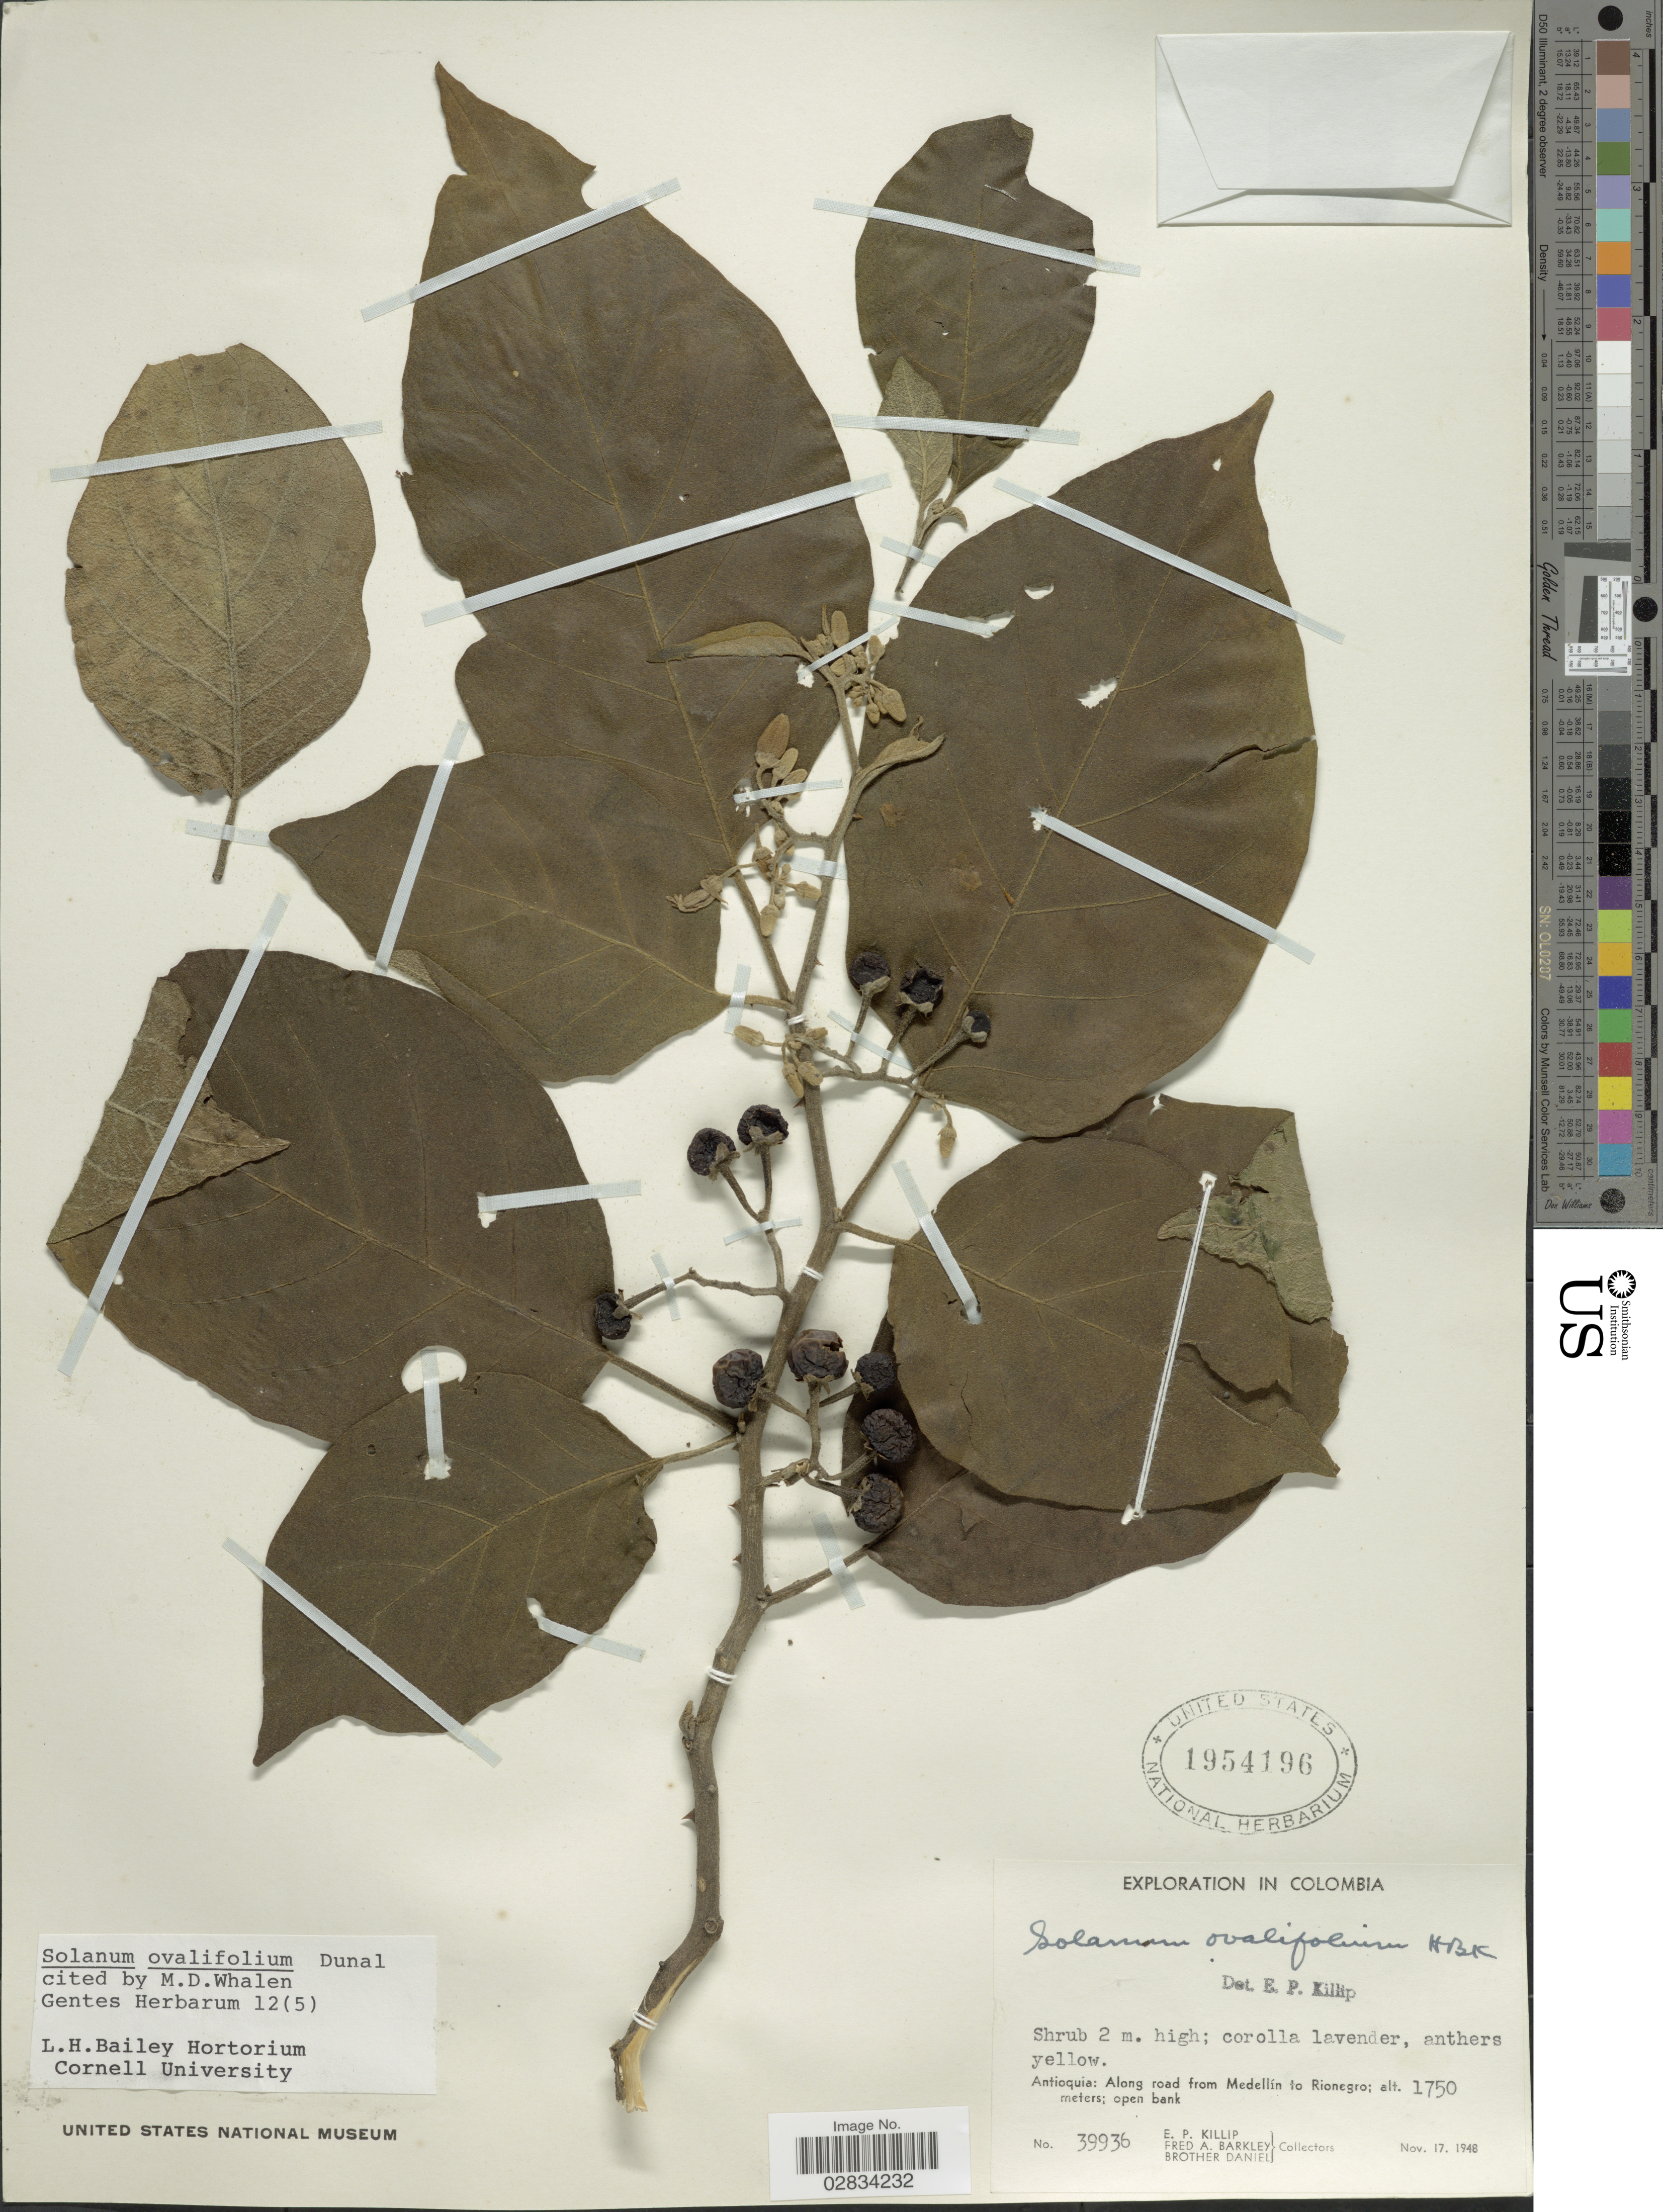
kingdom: Plantae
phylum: Tracheophyta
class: Magnoliopsida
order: Solanales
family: Solanaceae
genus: Solanum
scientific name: Solanum ovalifolium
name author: Dunal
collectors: E. P. Killip, F. A. Barkley & Bro. Daniel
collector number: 39936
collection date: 1948-11-17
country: Colombia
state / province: Antioquia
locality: Along road from Medellín to Rionegro.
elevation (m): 1750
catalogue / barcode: US 1954196